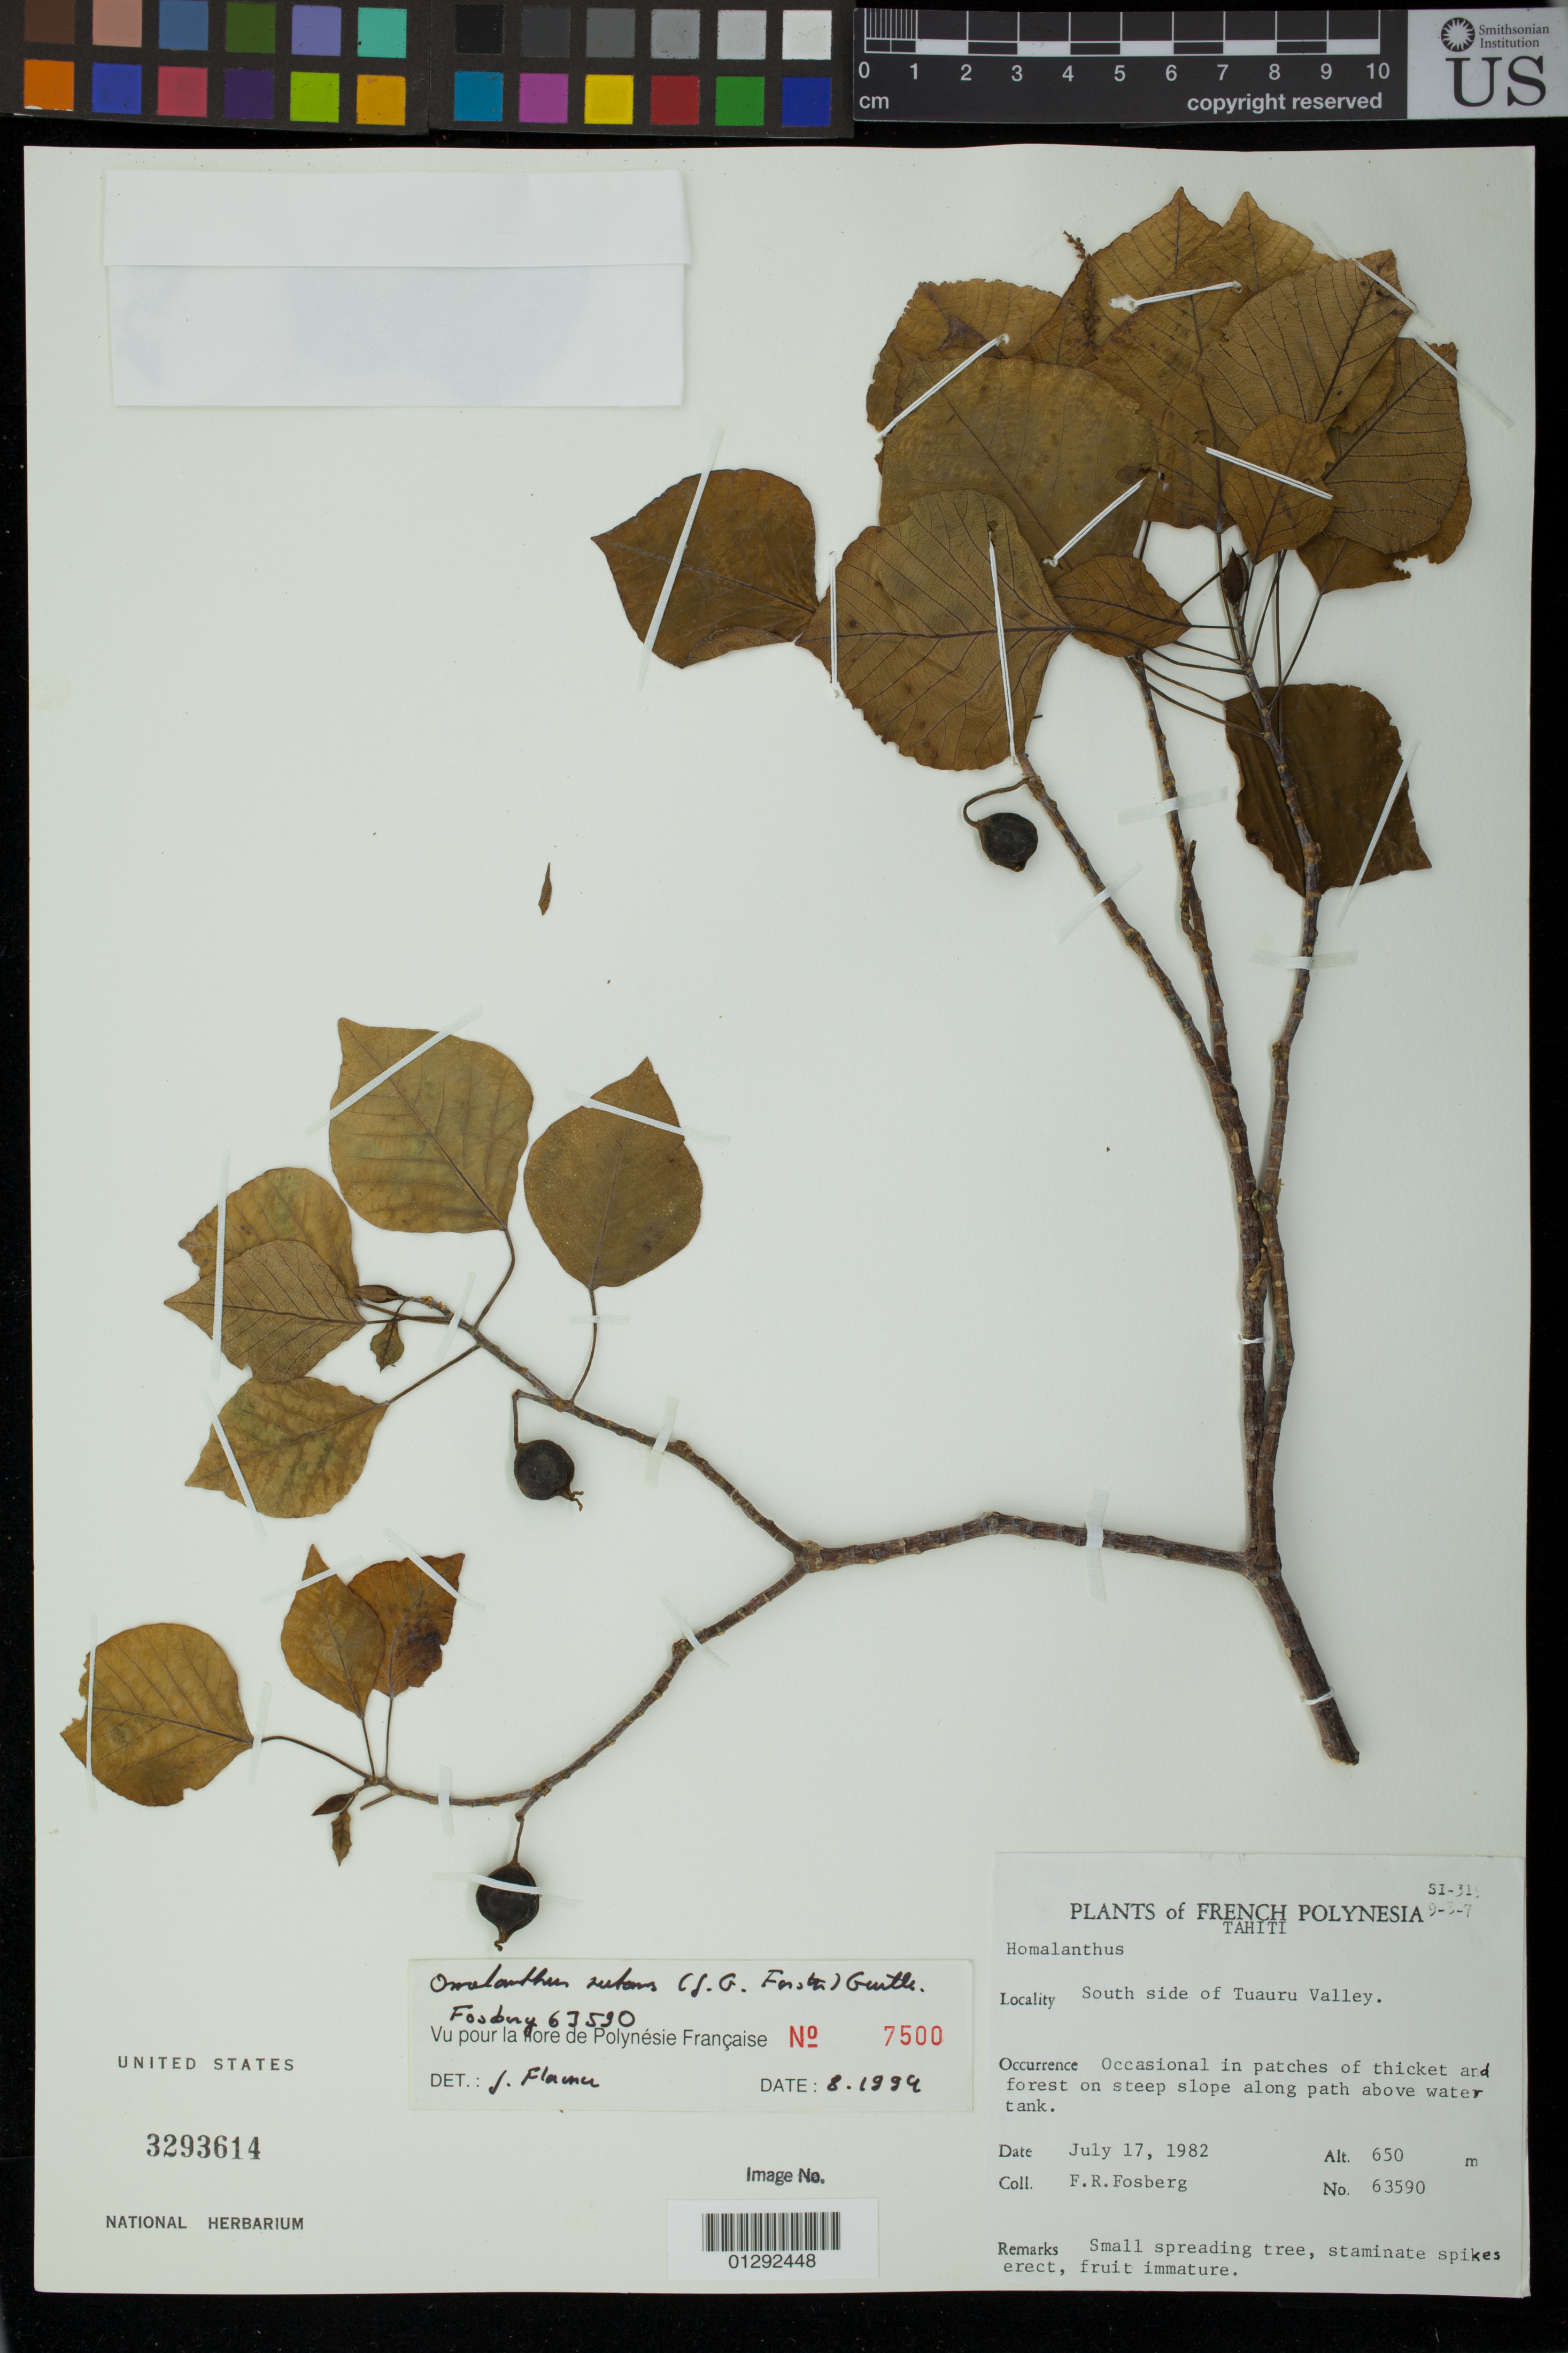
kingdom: Plantae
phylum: Tracheophyta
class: Magnoliopsida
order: Malpighiales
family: Euphorbiaceae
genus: Homalanthus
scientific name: Homalanthus nutans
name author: (G. Forst.) Guill.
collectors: F. R. Fosberg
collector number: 63590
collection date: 1982-07-17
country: French Polynesia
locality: South side of Tuauru Valley. Tahiti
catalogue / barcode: US 3293614